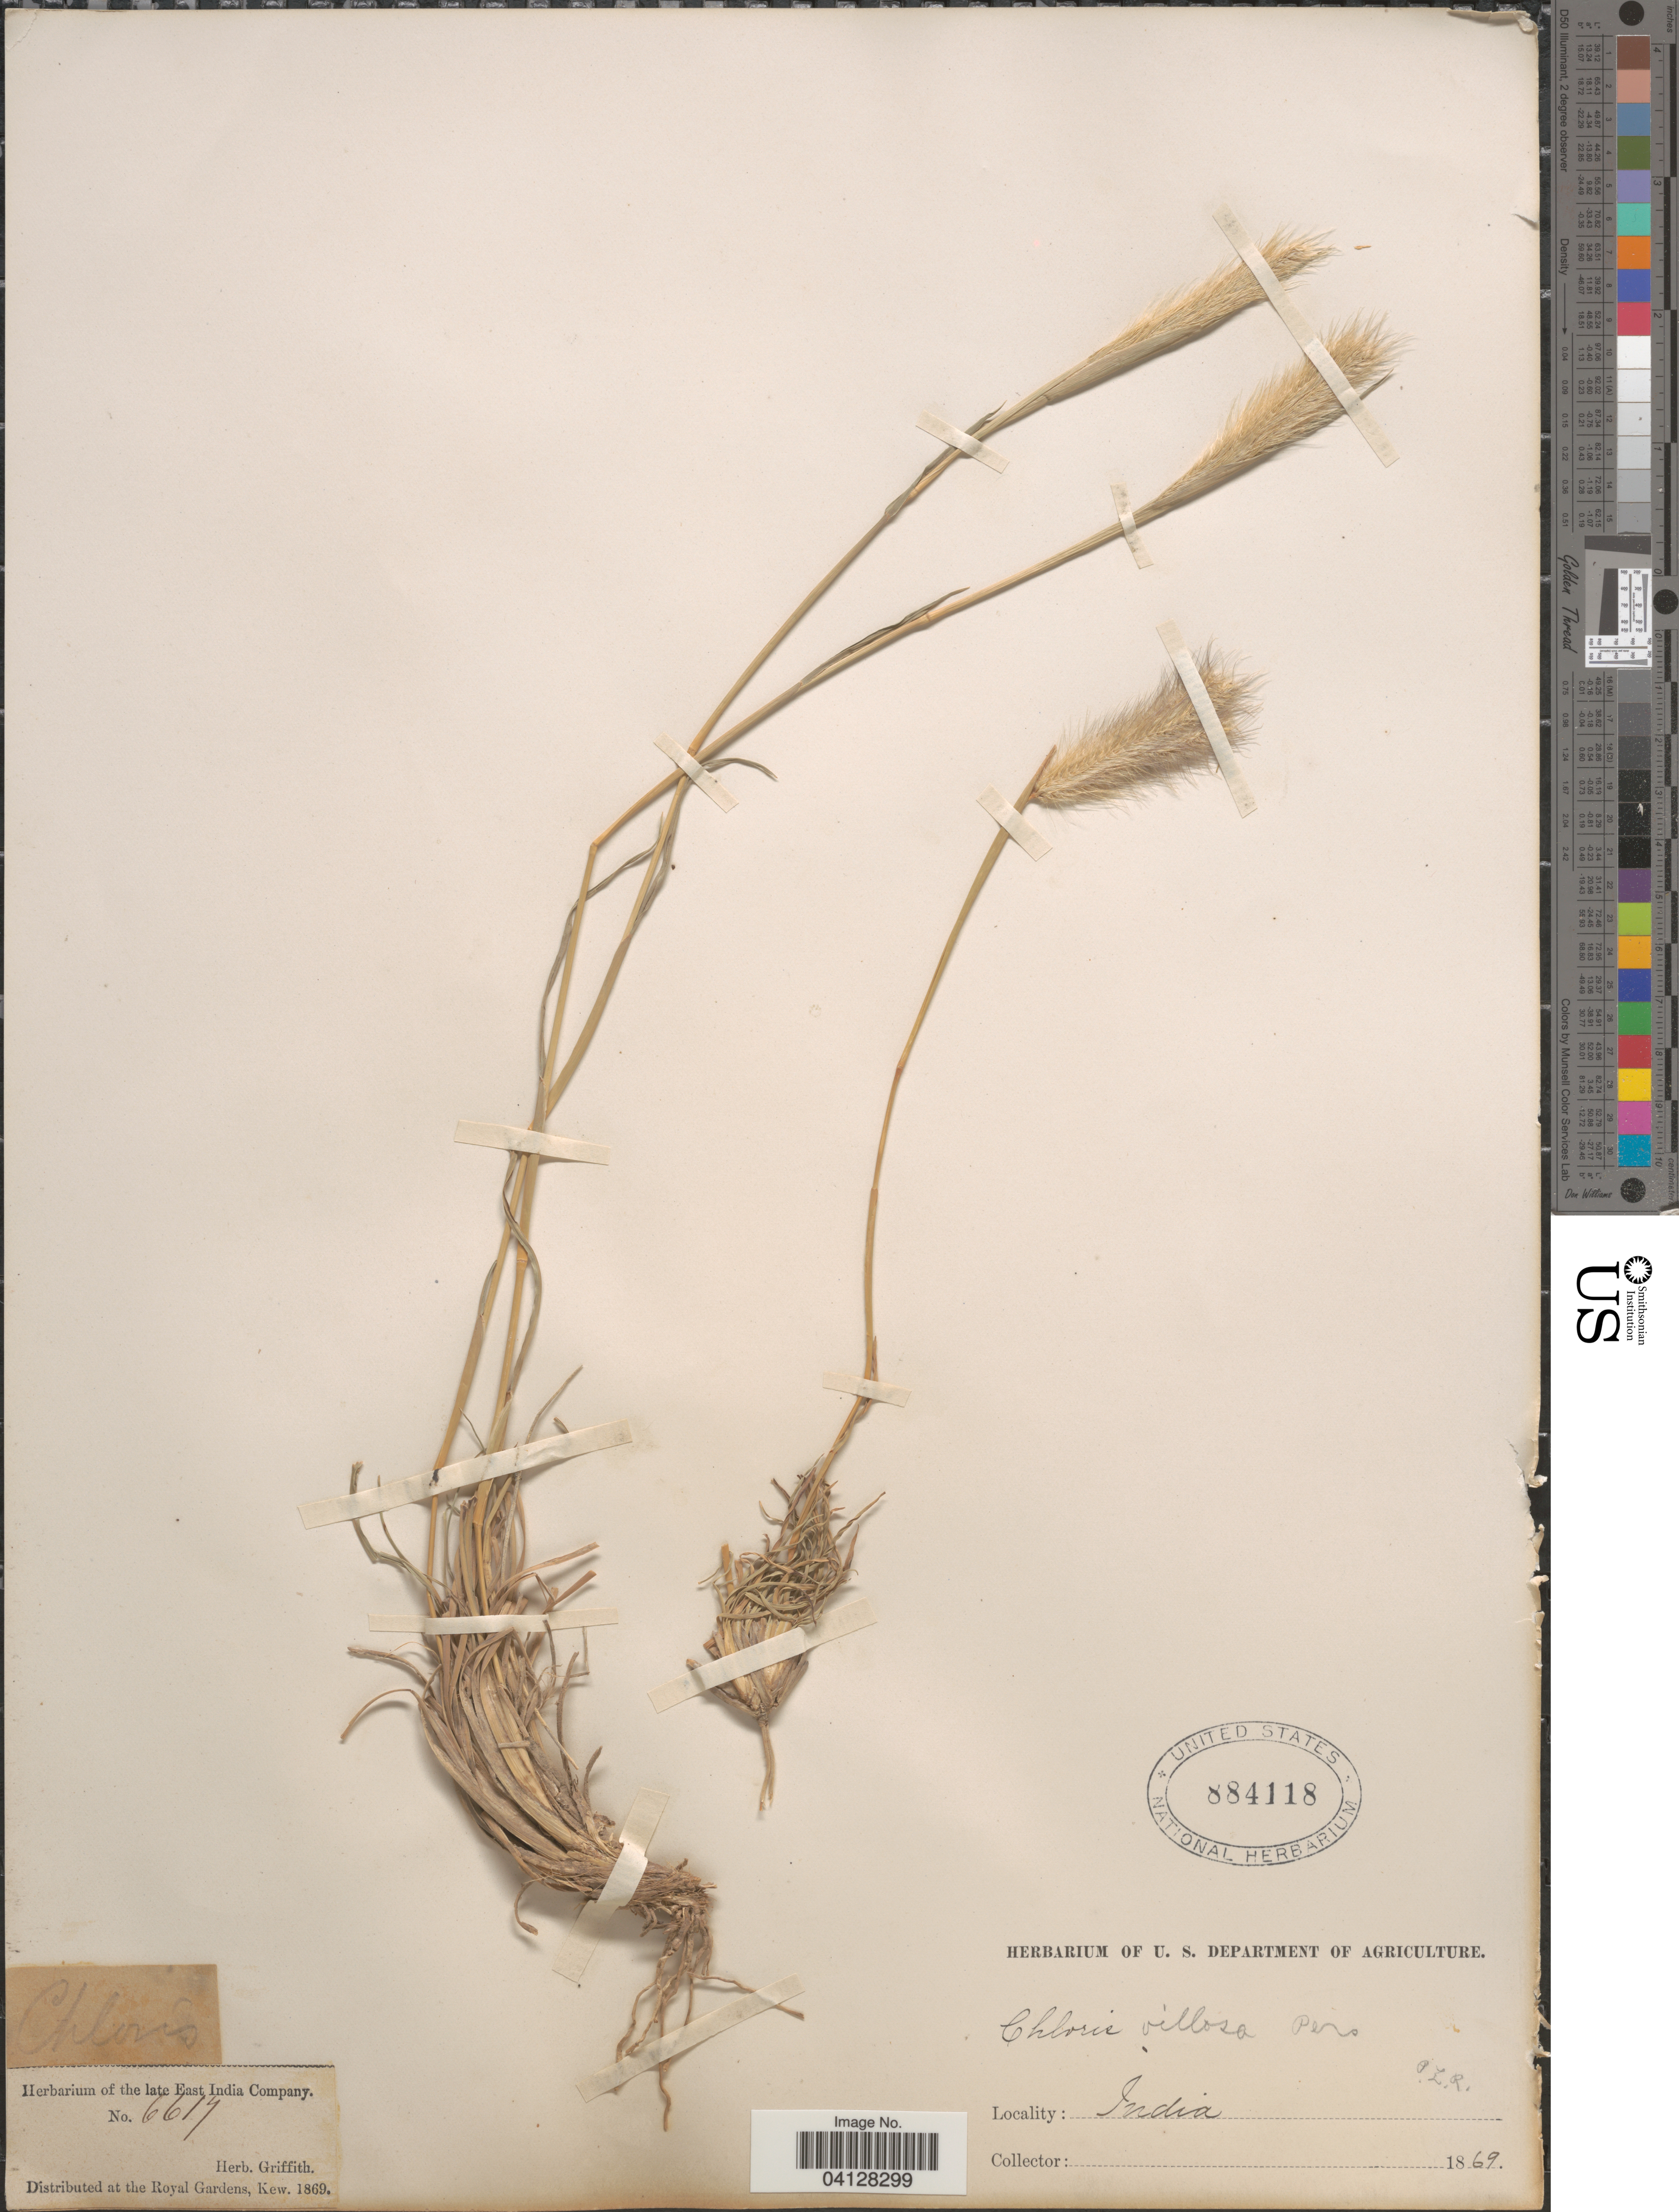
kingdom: Plantae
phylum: Tracheophyta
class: Liliopsida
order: Poales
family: Poaceae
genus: Chloris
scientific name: Chloris villosa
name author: (Desf.) Pers.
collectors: ex herb. Griffith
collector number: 6617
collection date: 1869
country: India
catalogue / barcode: US 884118